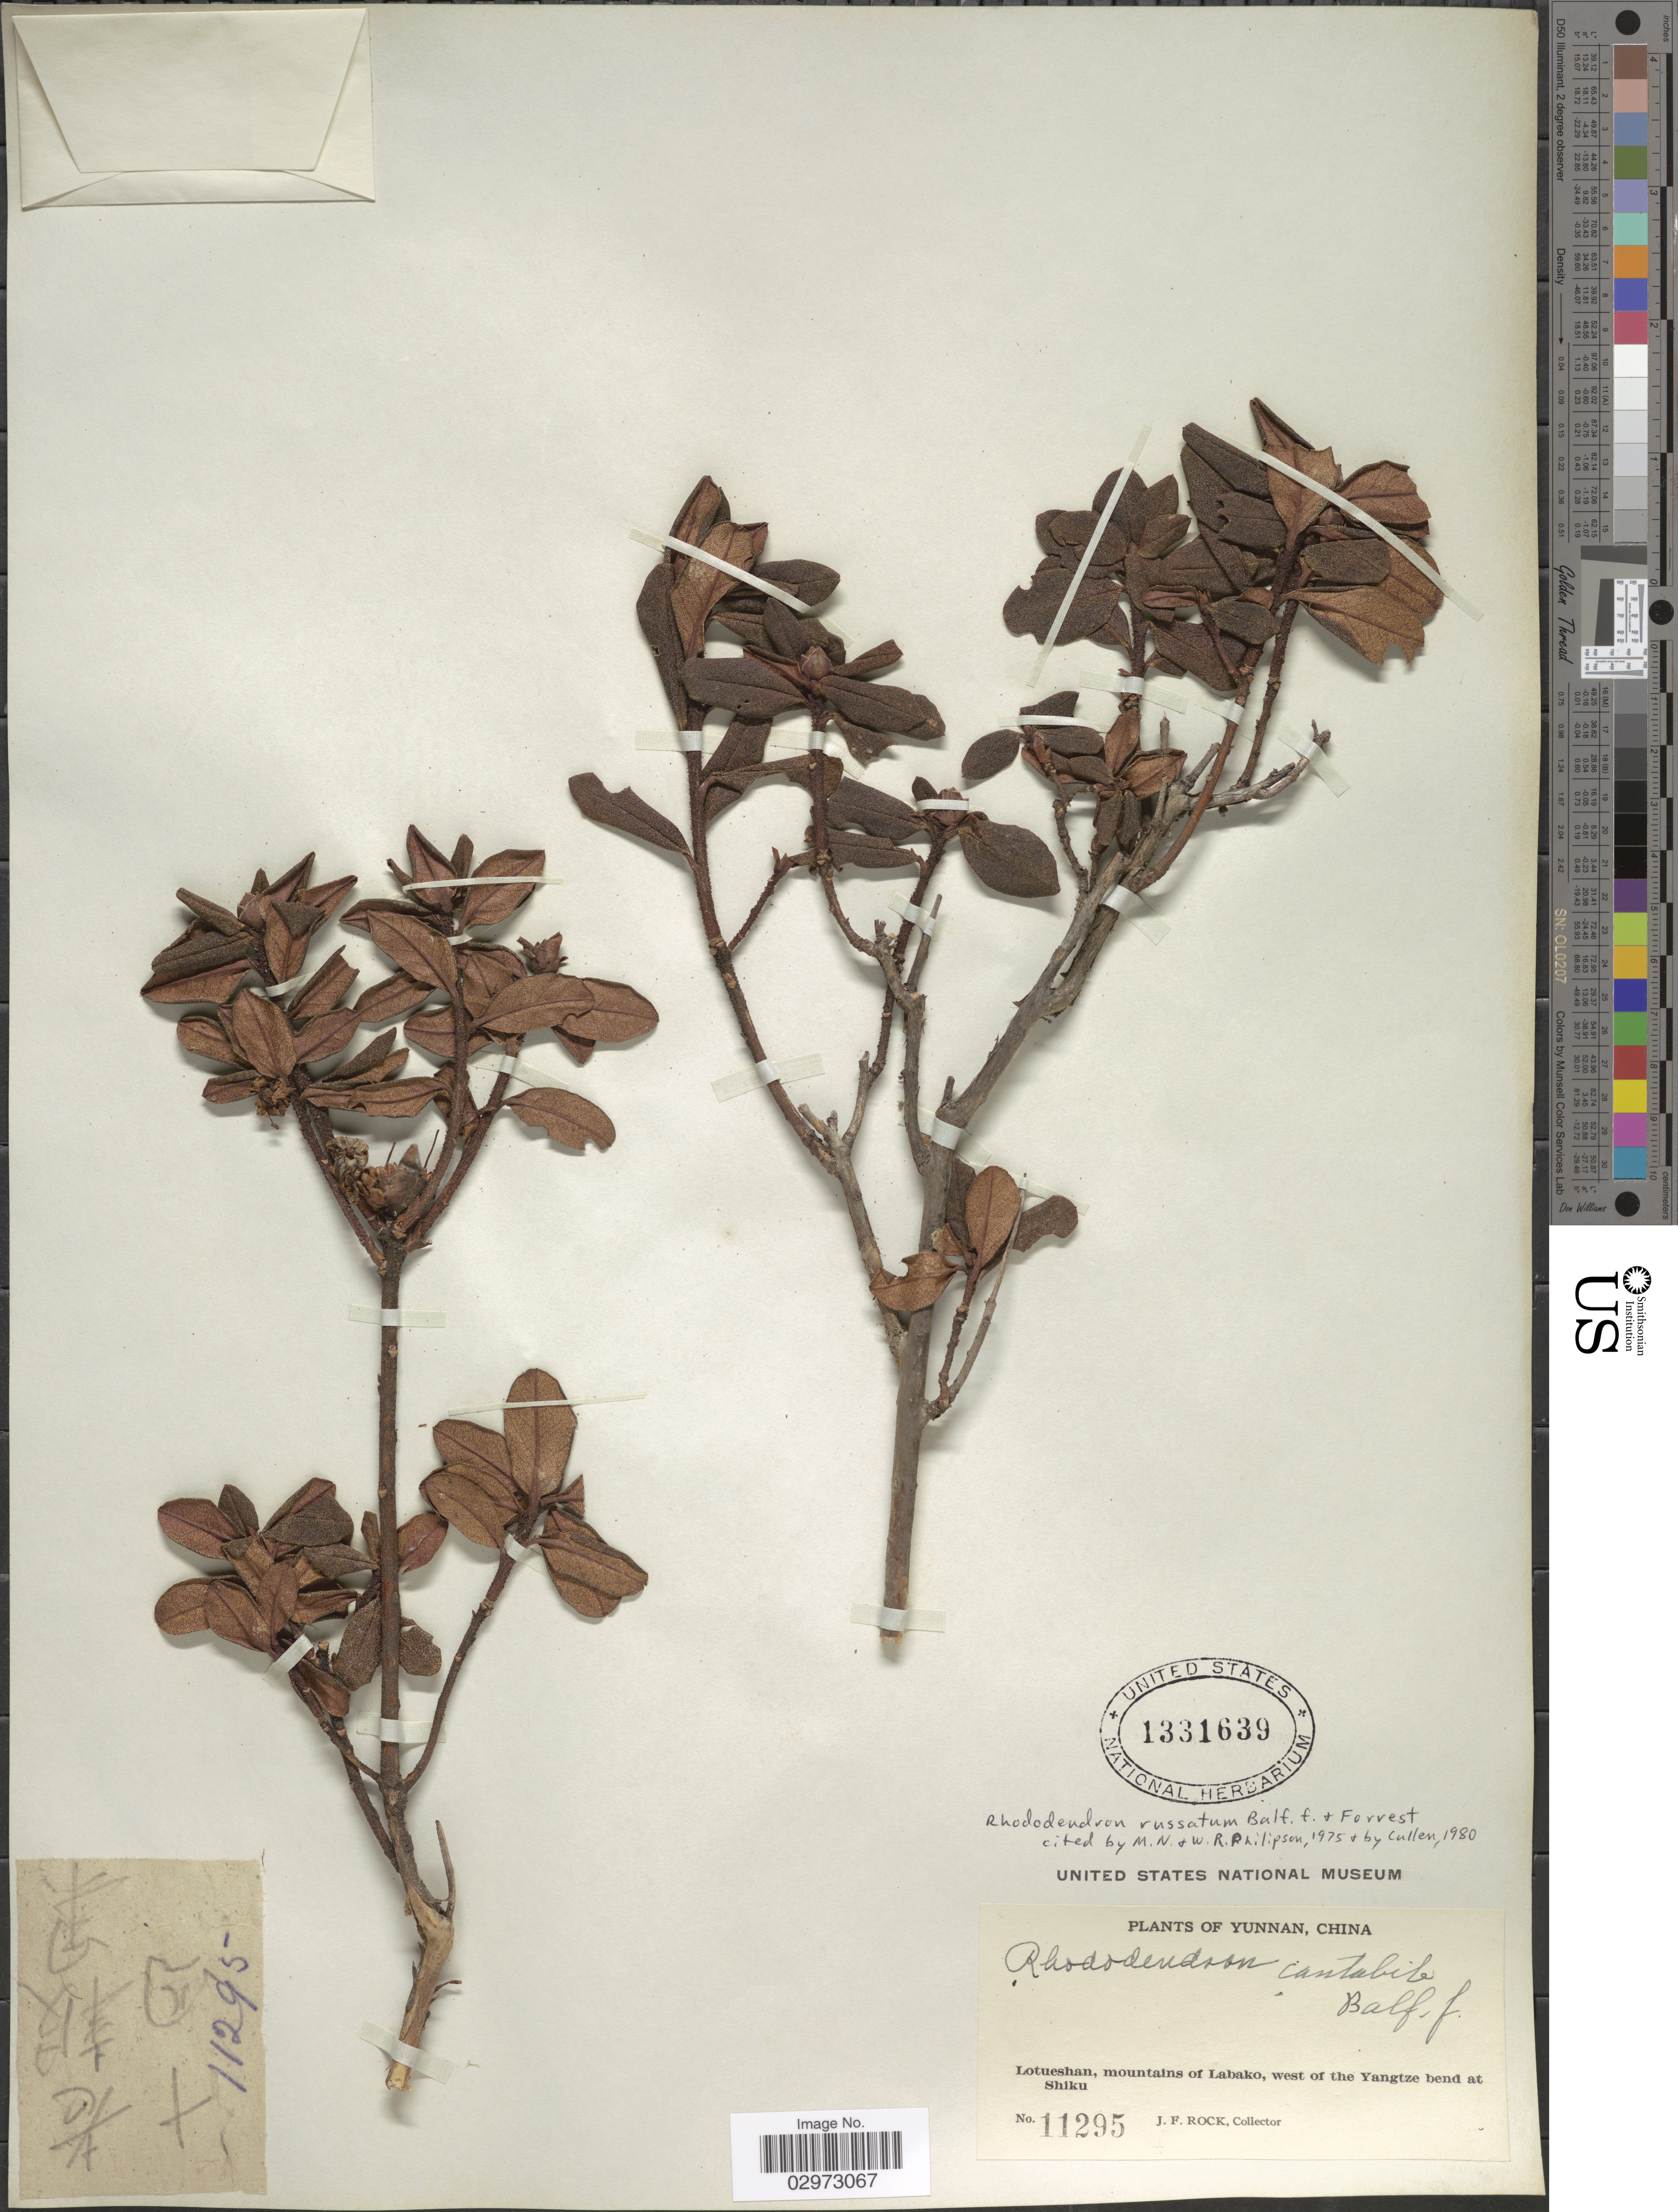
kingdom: Plantae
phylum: Tracheophyta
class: Magnoliopsida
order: Ericales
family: Ericaceae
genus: Rhododendron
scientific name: Rhododendron russatum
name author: Balf. f. & Forrest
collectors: J. Rock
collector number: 11295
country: China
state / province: Yunnan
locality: Lotueshan, mountains of Labako, west of the Yangtze bend at Shiku.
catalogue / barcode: US 1331639